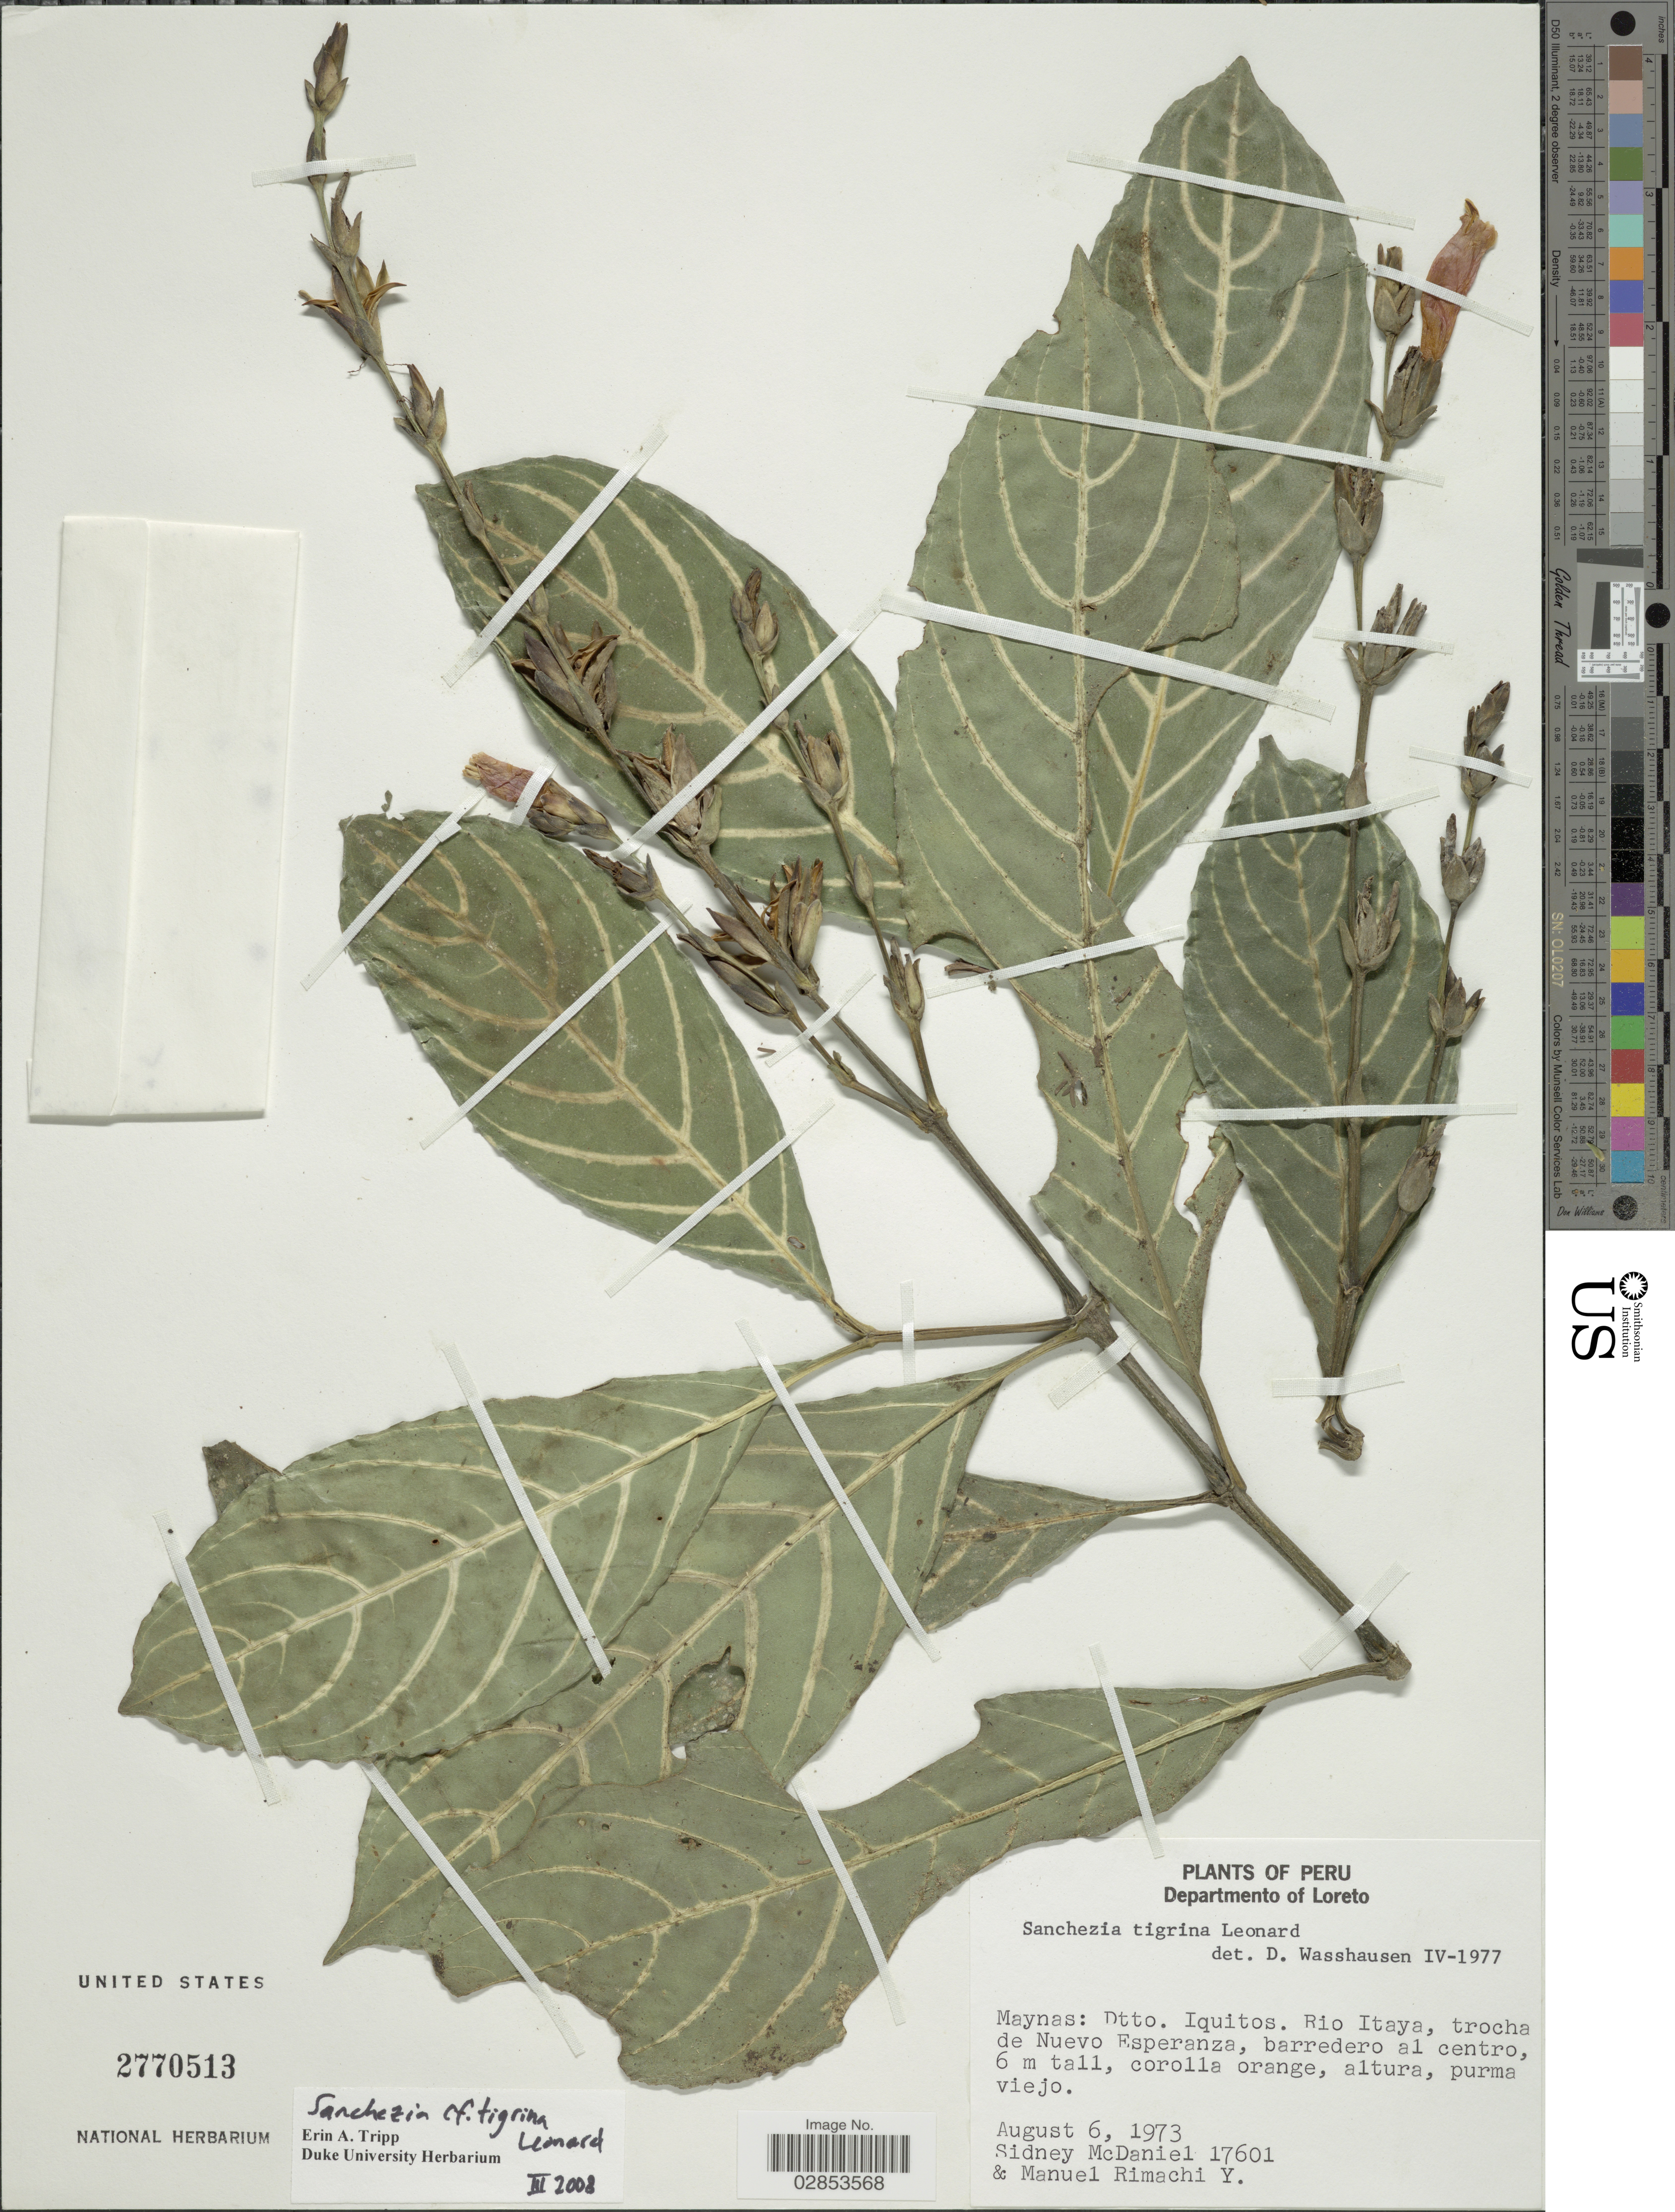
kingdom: Plantae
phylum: Tracheophyta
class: Magnoliopsida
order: Lamiales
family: Acanthaceae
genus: Sanchezia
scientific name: Sanchezia tigrina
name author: Leonard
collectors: S. McDaniel & M. Rimachi Y.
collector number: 17601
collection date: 1973-08-06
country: Peru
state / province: Loreto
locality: Departmento of Loreto. Maynas: Dtto. Iquitos. Rio Itaya, trocha de Nuevo Esperanza.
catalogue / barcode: US 2770513